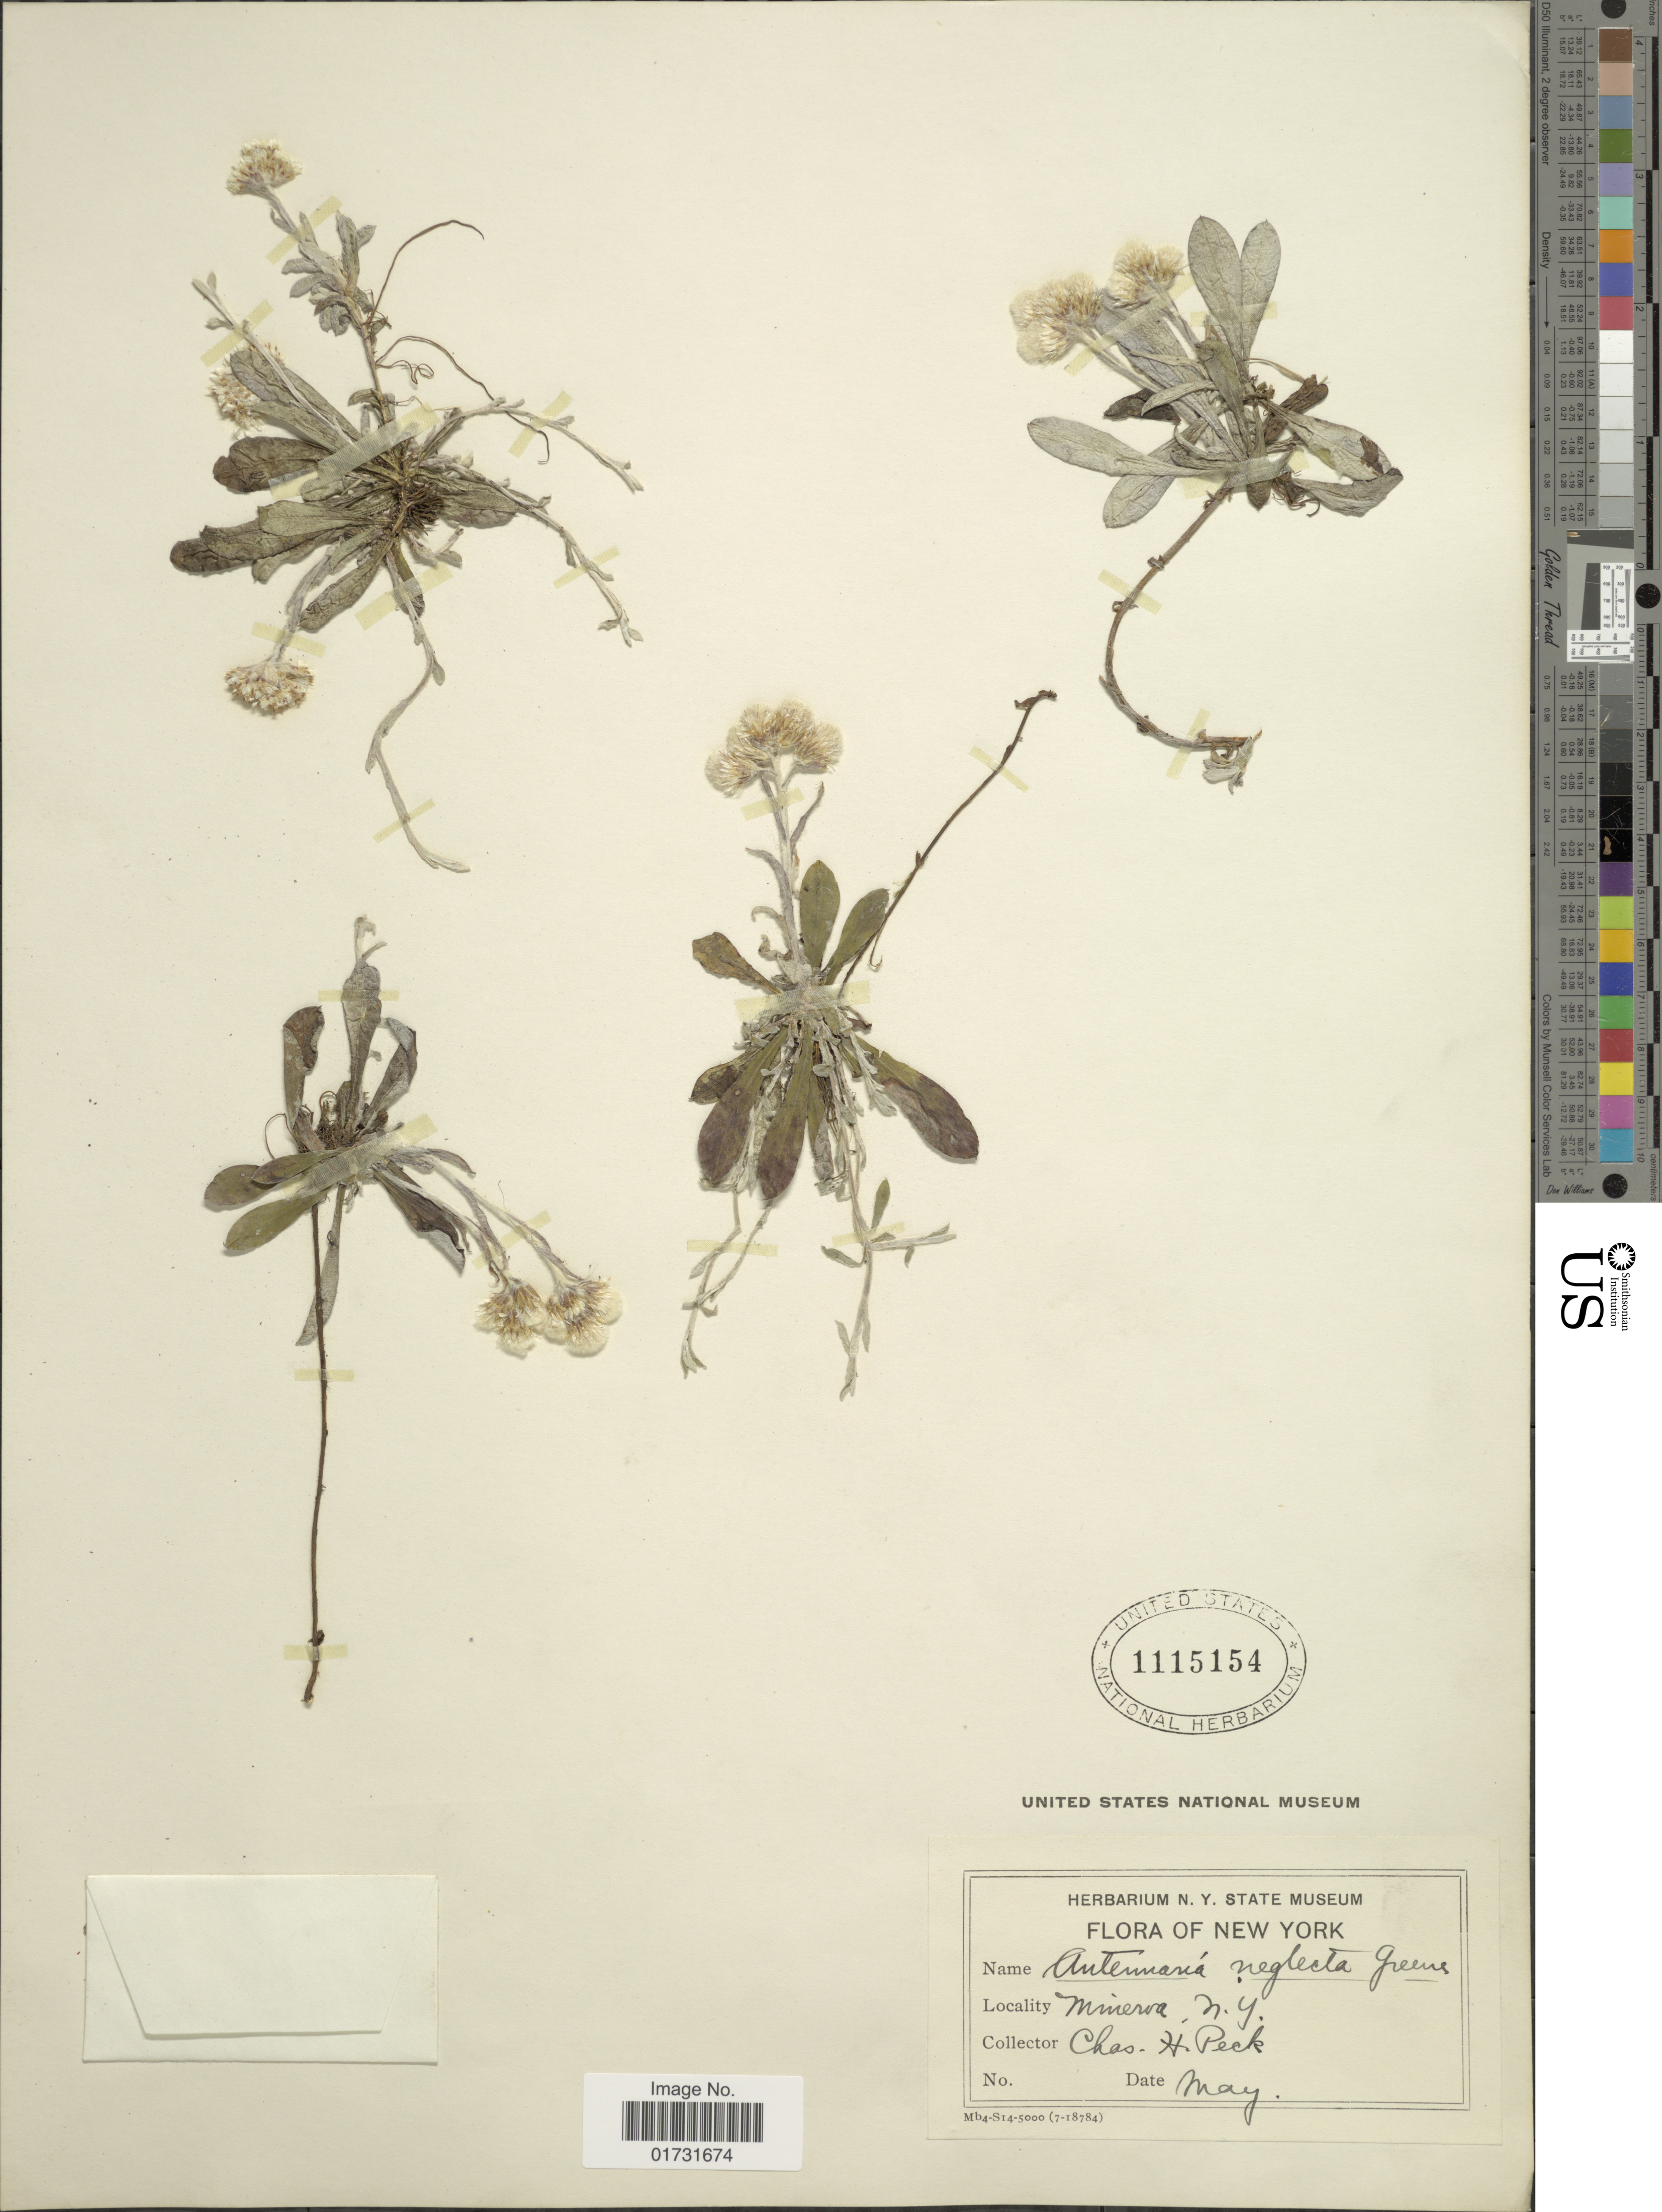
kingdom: Plantae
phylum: Tracheophyta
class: Magnoliopsida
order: Asterales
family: Asteraceae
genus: Antennaria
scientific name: Antennaria neglecta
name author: Greene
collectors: C. H. Peck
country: United States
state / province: New York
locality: Minerva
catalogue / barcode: US 1115154